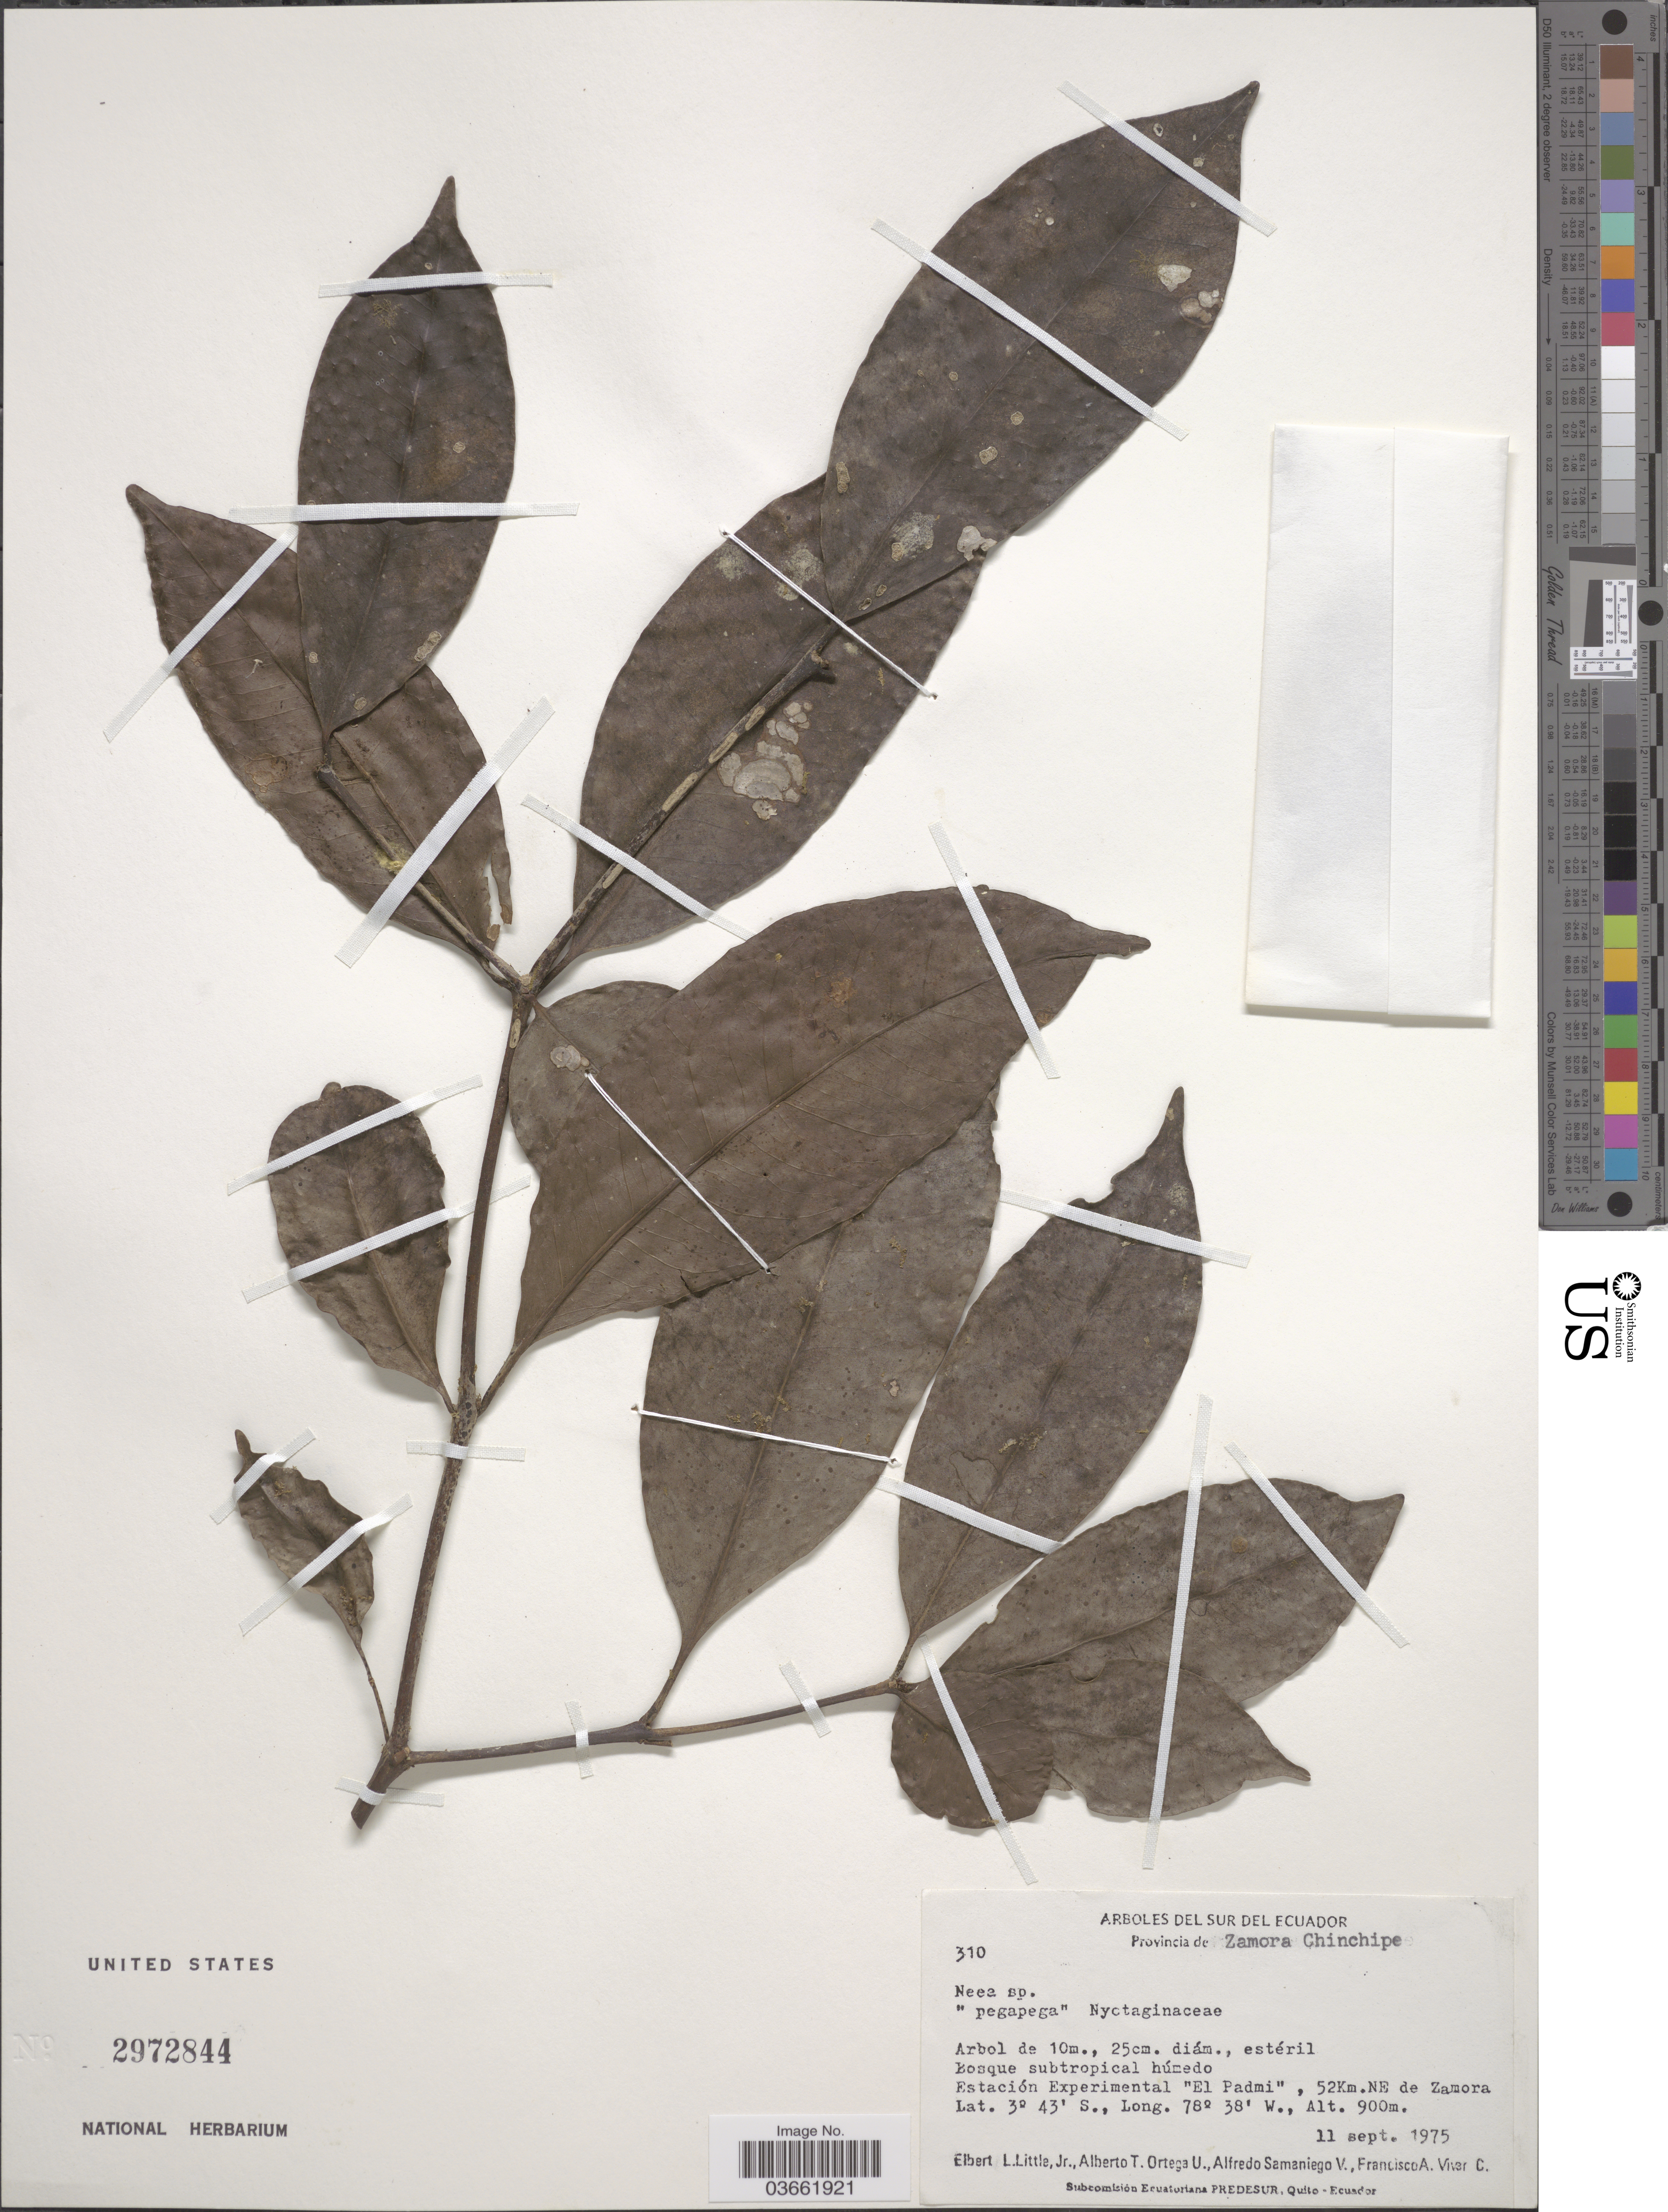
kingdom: Plantae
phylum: Tracheophyta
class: Magnoliopsida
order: Caryophyllales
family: Nyctaginaceae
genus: Neea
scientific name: Neea sp.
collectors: E. L. Little, A. T. Ortega U., A. Samaniego & F. A. Vivar C.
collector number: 310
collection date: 1975-09-11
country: Ecuador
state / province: Zamora-Chinchipe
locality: Sur del Ecuador. Estación Experimental "El Padmi", 52Km.NE de Zamora.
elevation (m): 900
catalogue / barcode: US 2972844